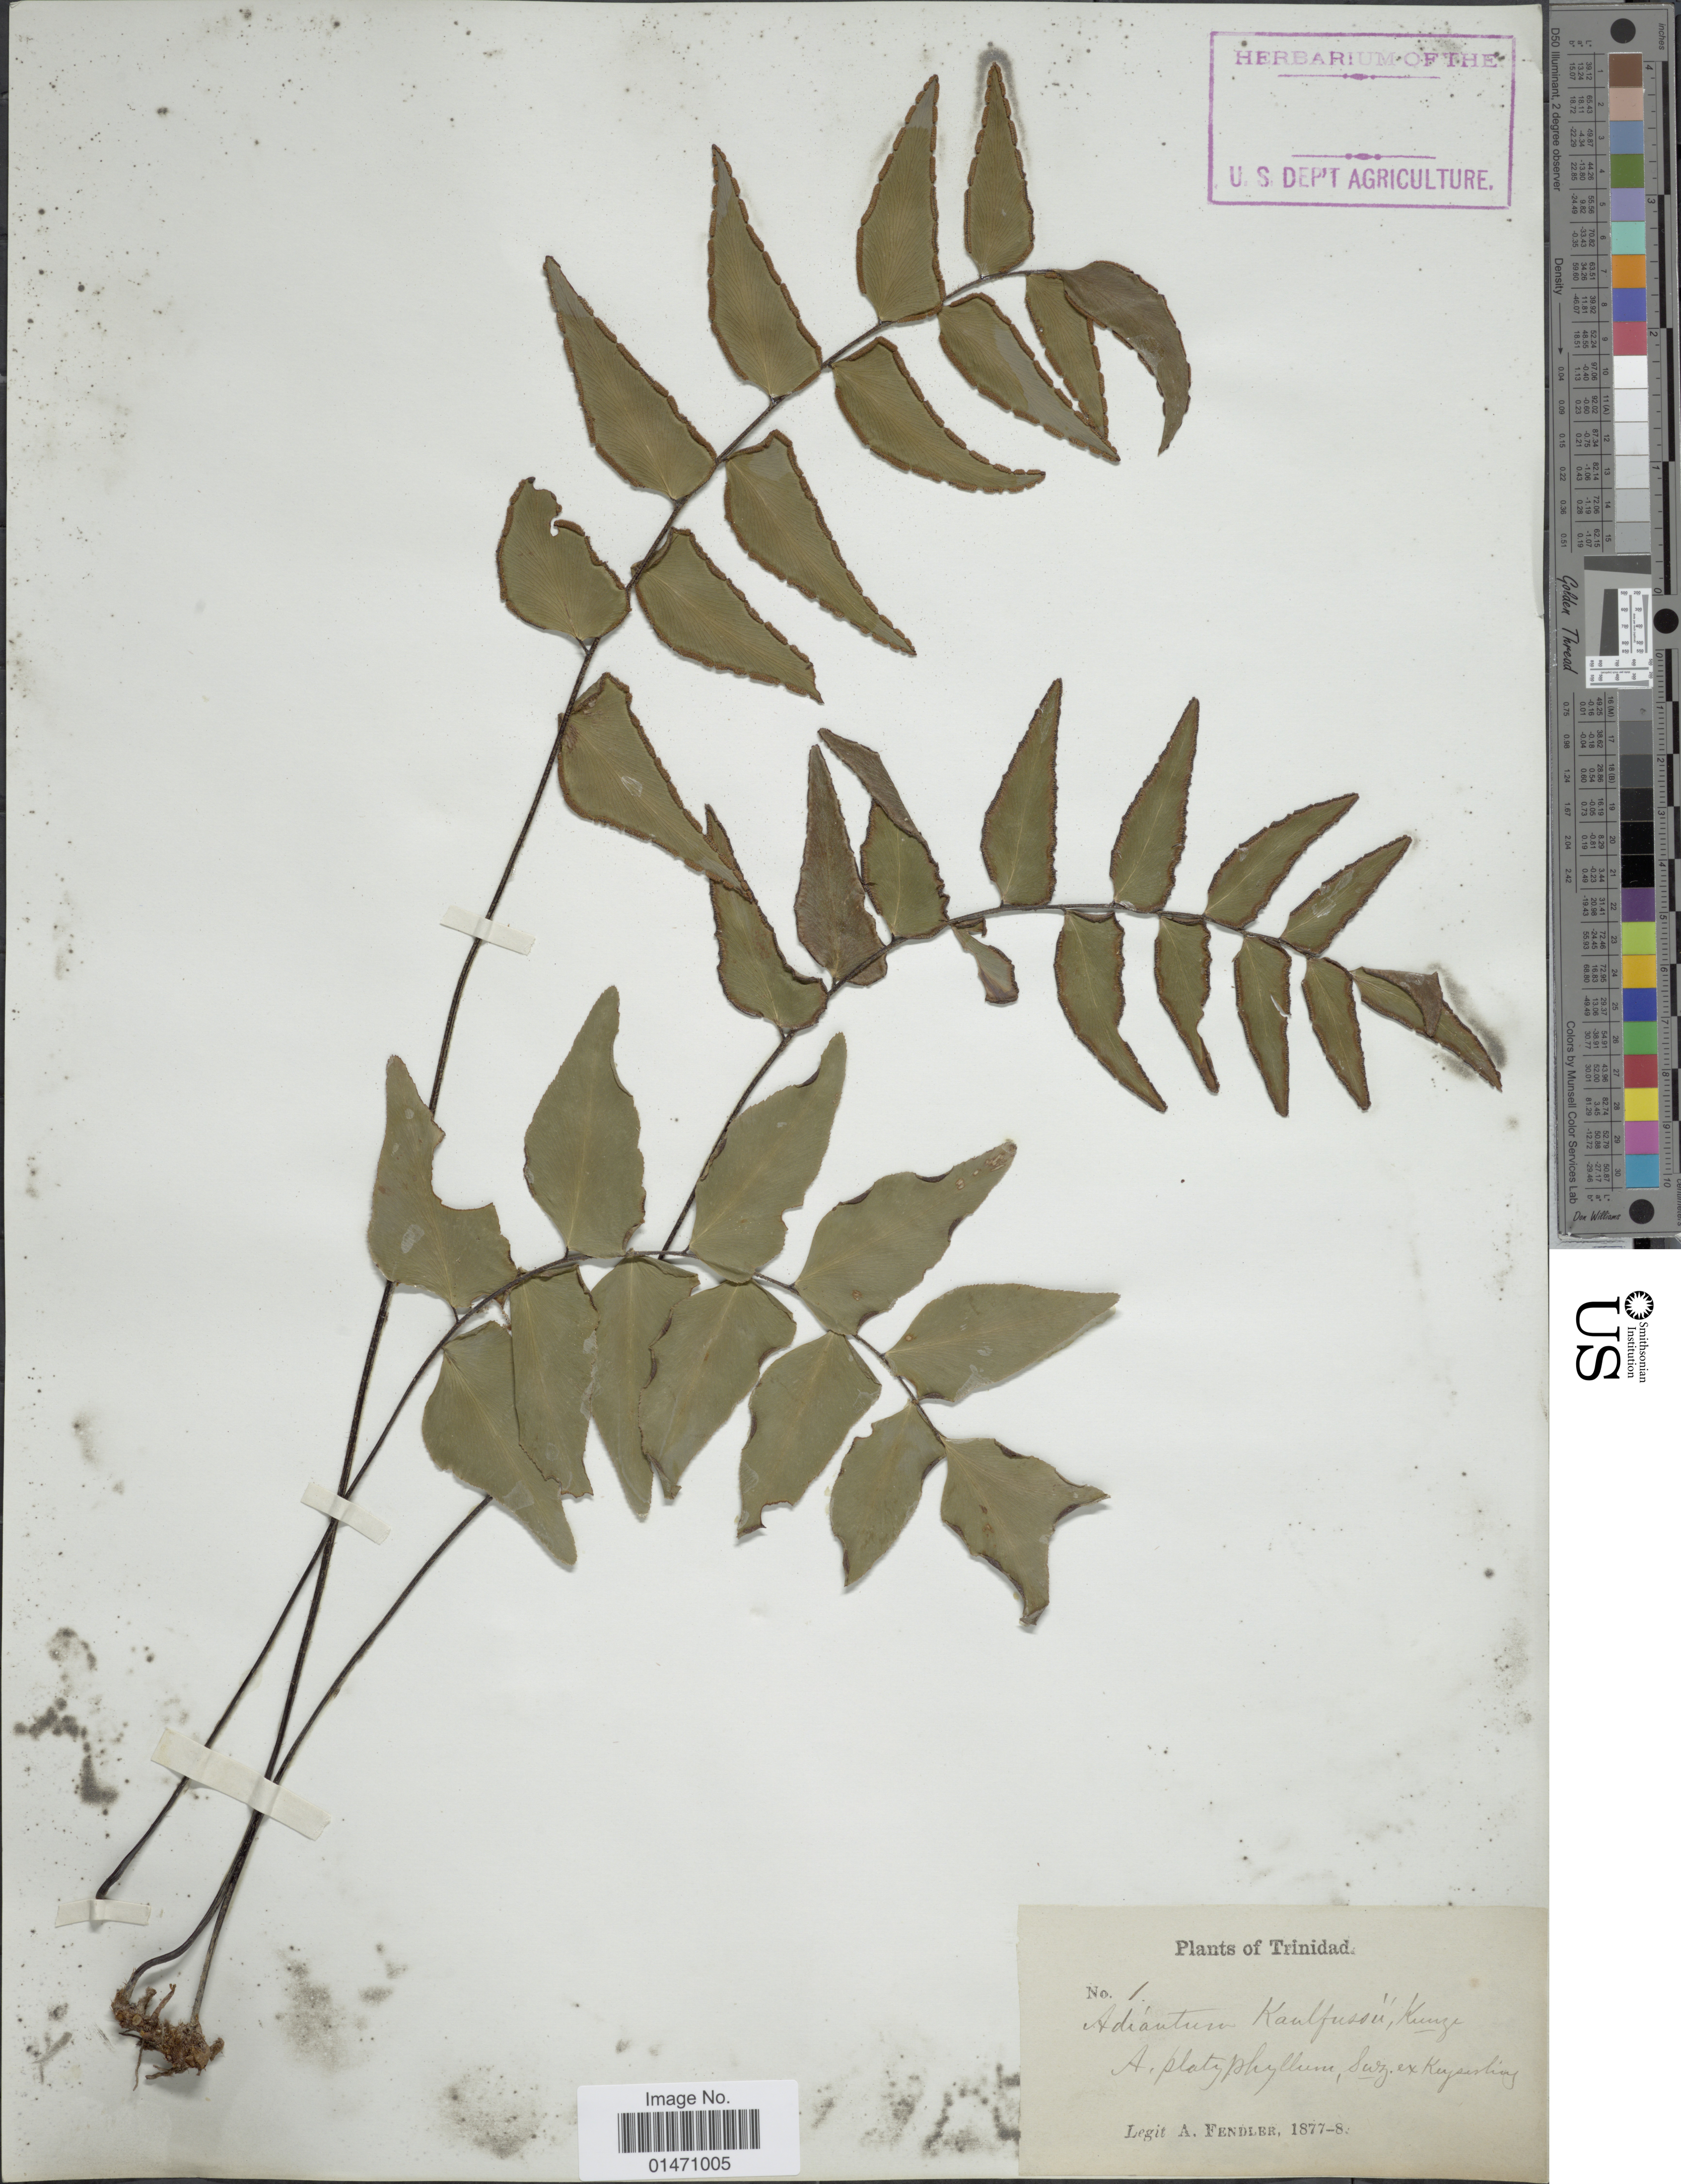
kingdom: Plantae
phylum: Tracheophyta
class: Polypodiopsida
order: Polypodiales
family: Pteridaceae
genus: Adiantum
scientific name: Adiantum petiolatum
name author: Desv.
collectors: A. Fendler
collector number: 1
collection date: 1877/1878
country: Trinidad and Tobago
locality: Trinidad